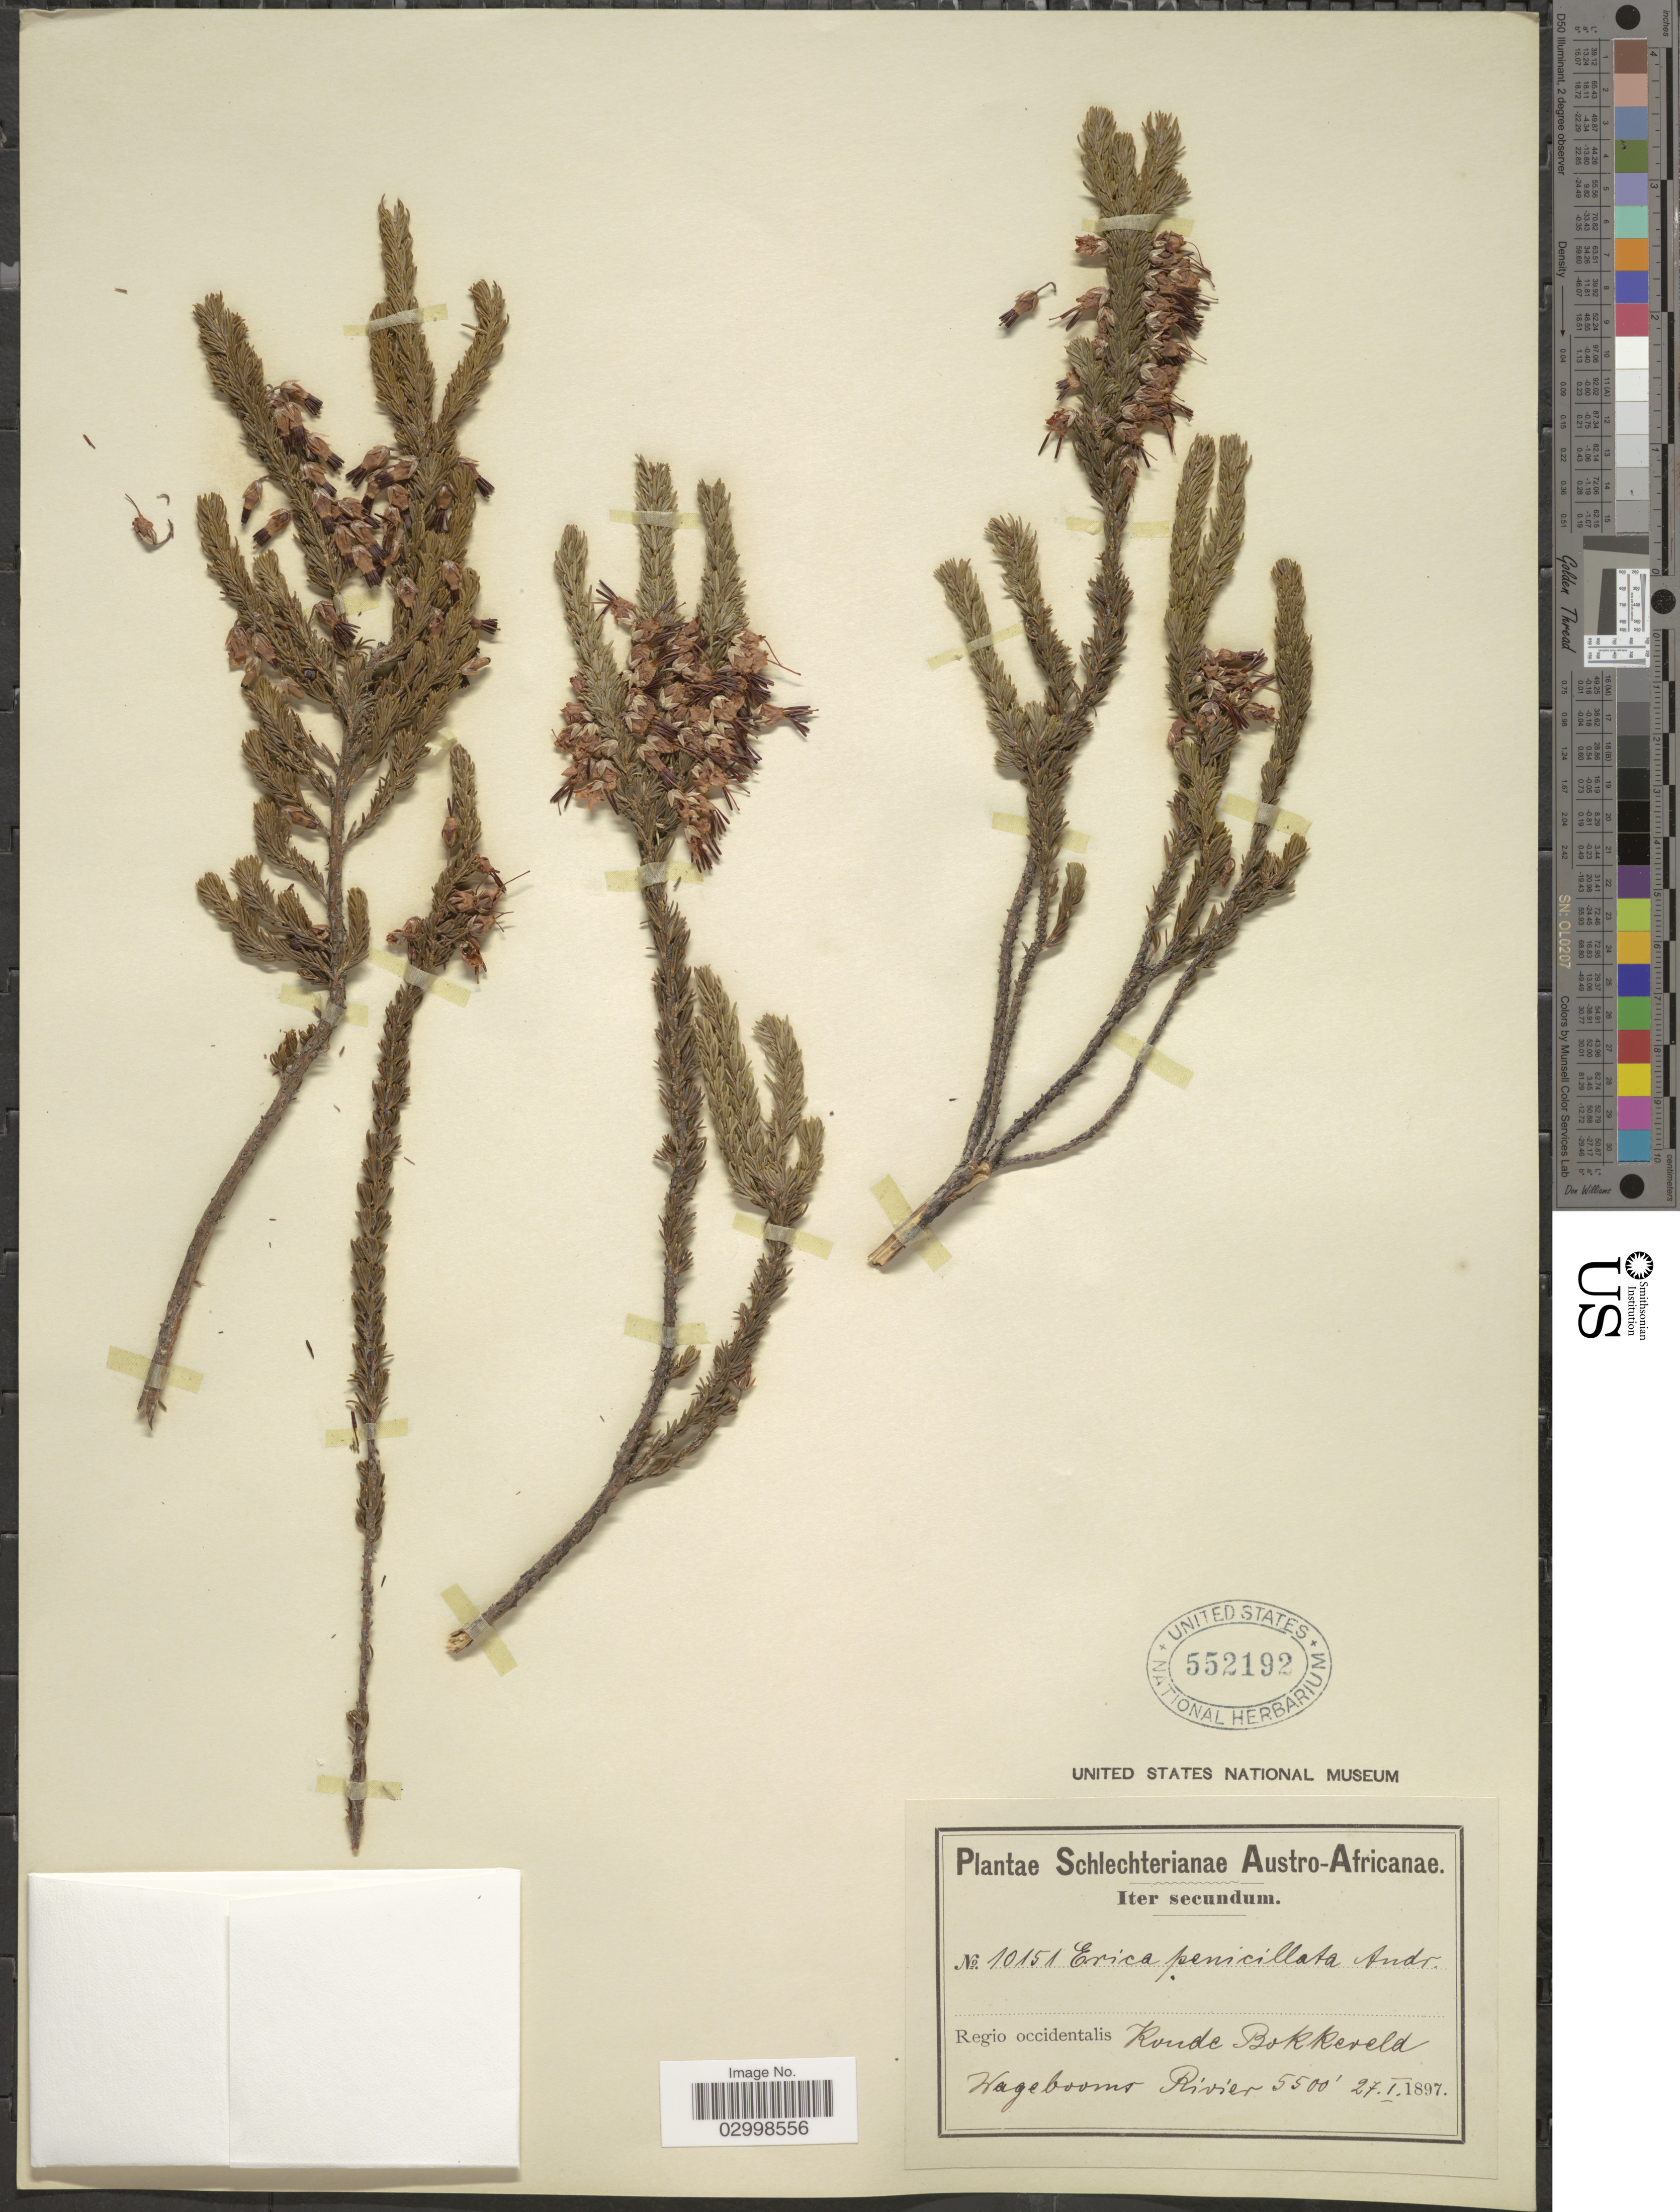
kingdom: Plantae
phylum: Tracheophyta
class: Magnoliopsida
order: Ericales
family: Ericaceae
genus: Erica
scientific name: Erica penicillata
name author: Andrews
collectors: Schlechter, --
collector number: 10151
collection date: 1897-01-27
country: South Africa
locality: Austro-Africanae, Regio occidentalis, Koude Bokkeveld, Wagebooms Rivier.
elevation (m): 1676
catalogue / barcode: US 552192